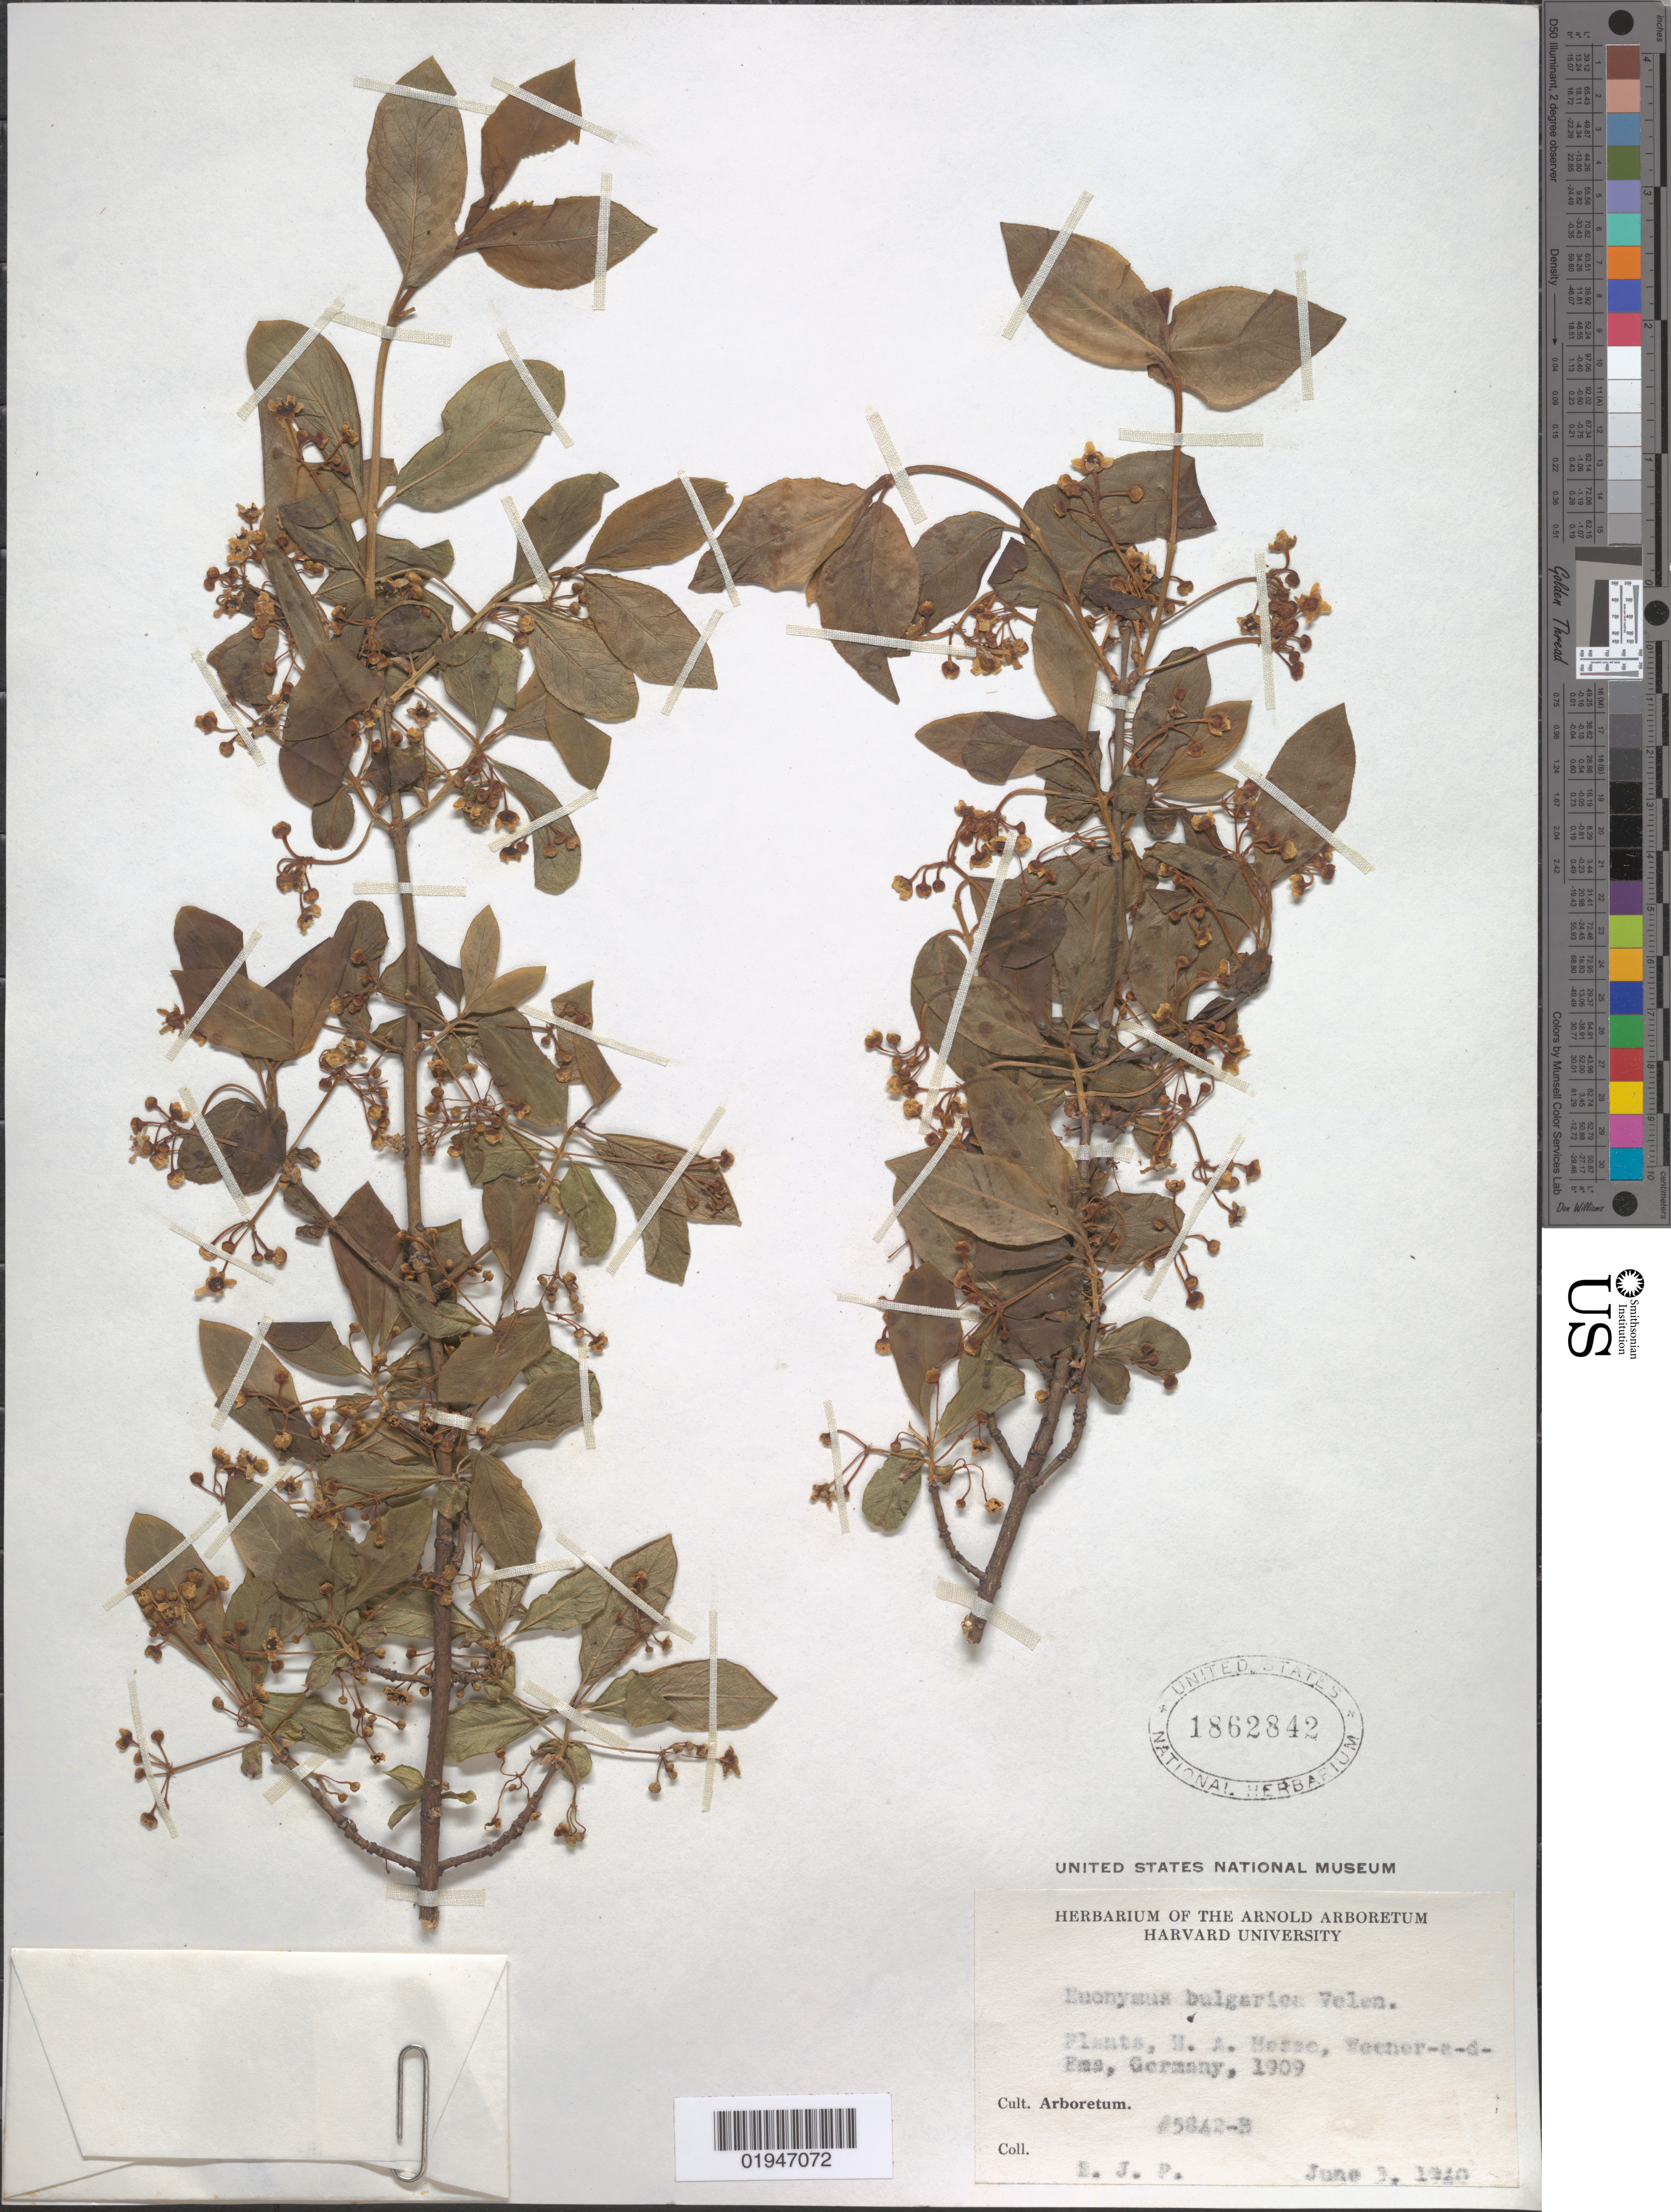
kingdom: Plantae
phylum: Tracheophyta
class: Magnoliopsida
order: Celastrales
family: Celastraceae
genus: Euonymus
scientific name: Euonymus bulgaricus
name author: Velen.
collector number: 5842-B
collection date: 1940-06-03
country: Germany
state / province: Niedersachsen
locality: Weener-a-d-Ems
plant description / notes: From label: "Plant, H.A. Hesse, Weener-a-d-Ems, Germany, 1909 (as E. europaea pubescens)"; Collector: E.J.P.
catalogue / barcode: US 1826842